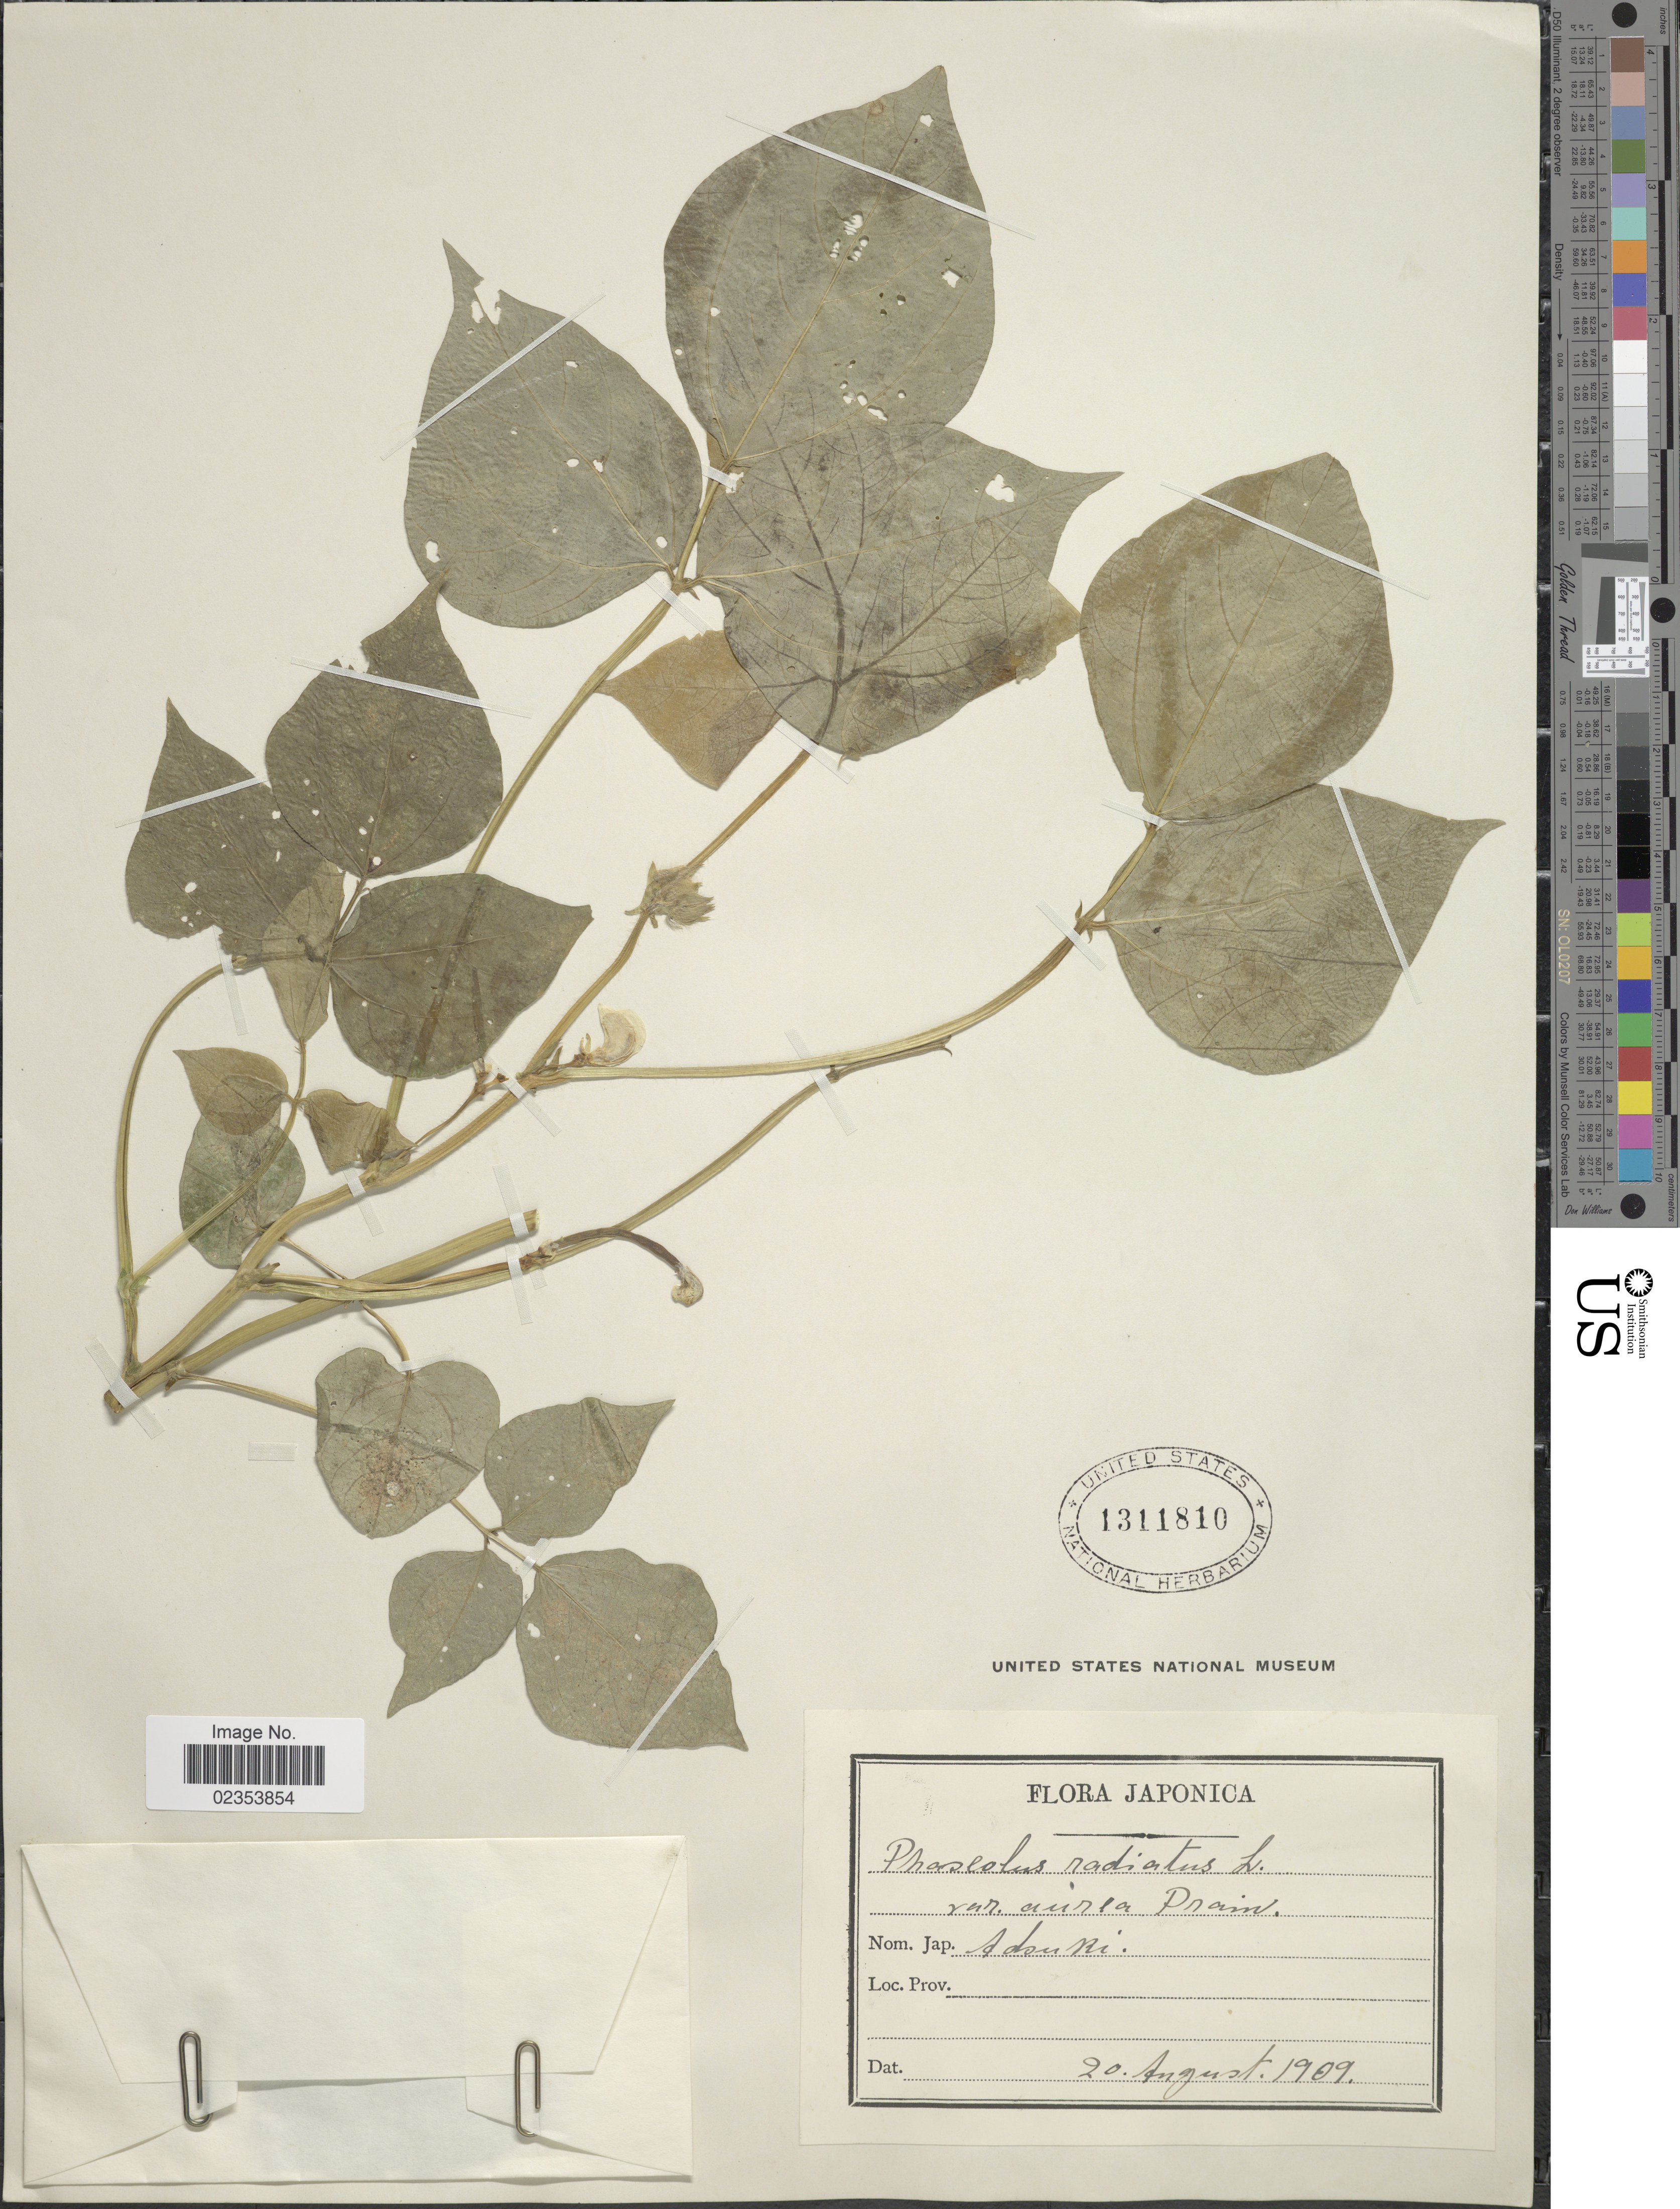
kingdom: Plantae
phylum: Tracheophyta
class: Magnoliopsida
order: Fabales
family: Fabaceae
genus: Vigna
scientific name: Vigna radiata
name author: (L.) R. Wilczek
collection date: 1909-08-20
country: Japan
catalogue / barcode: US 1311810